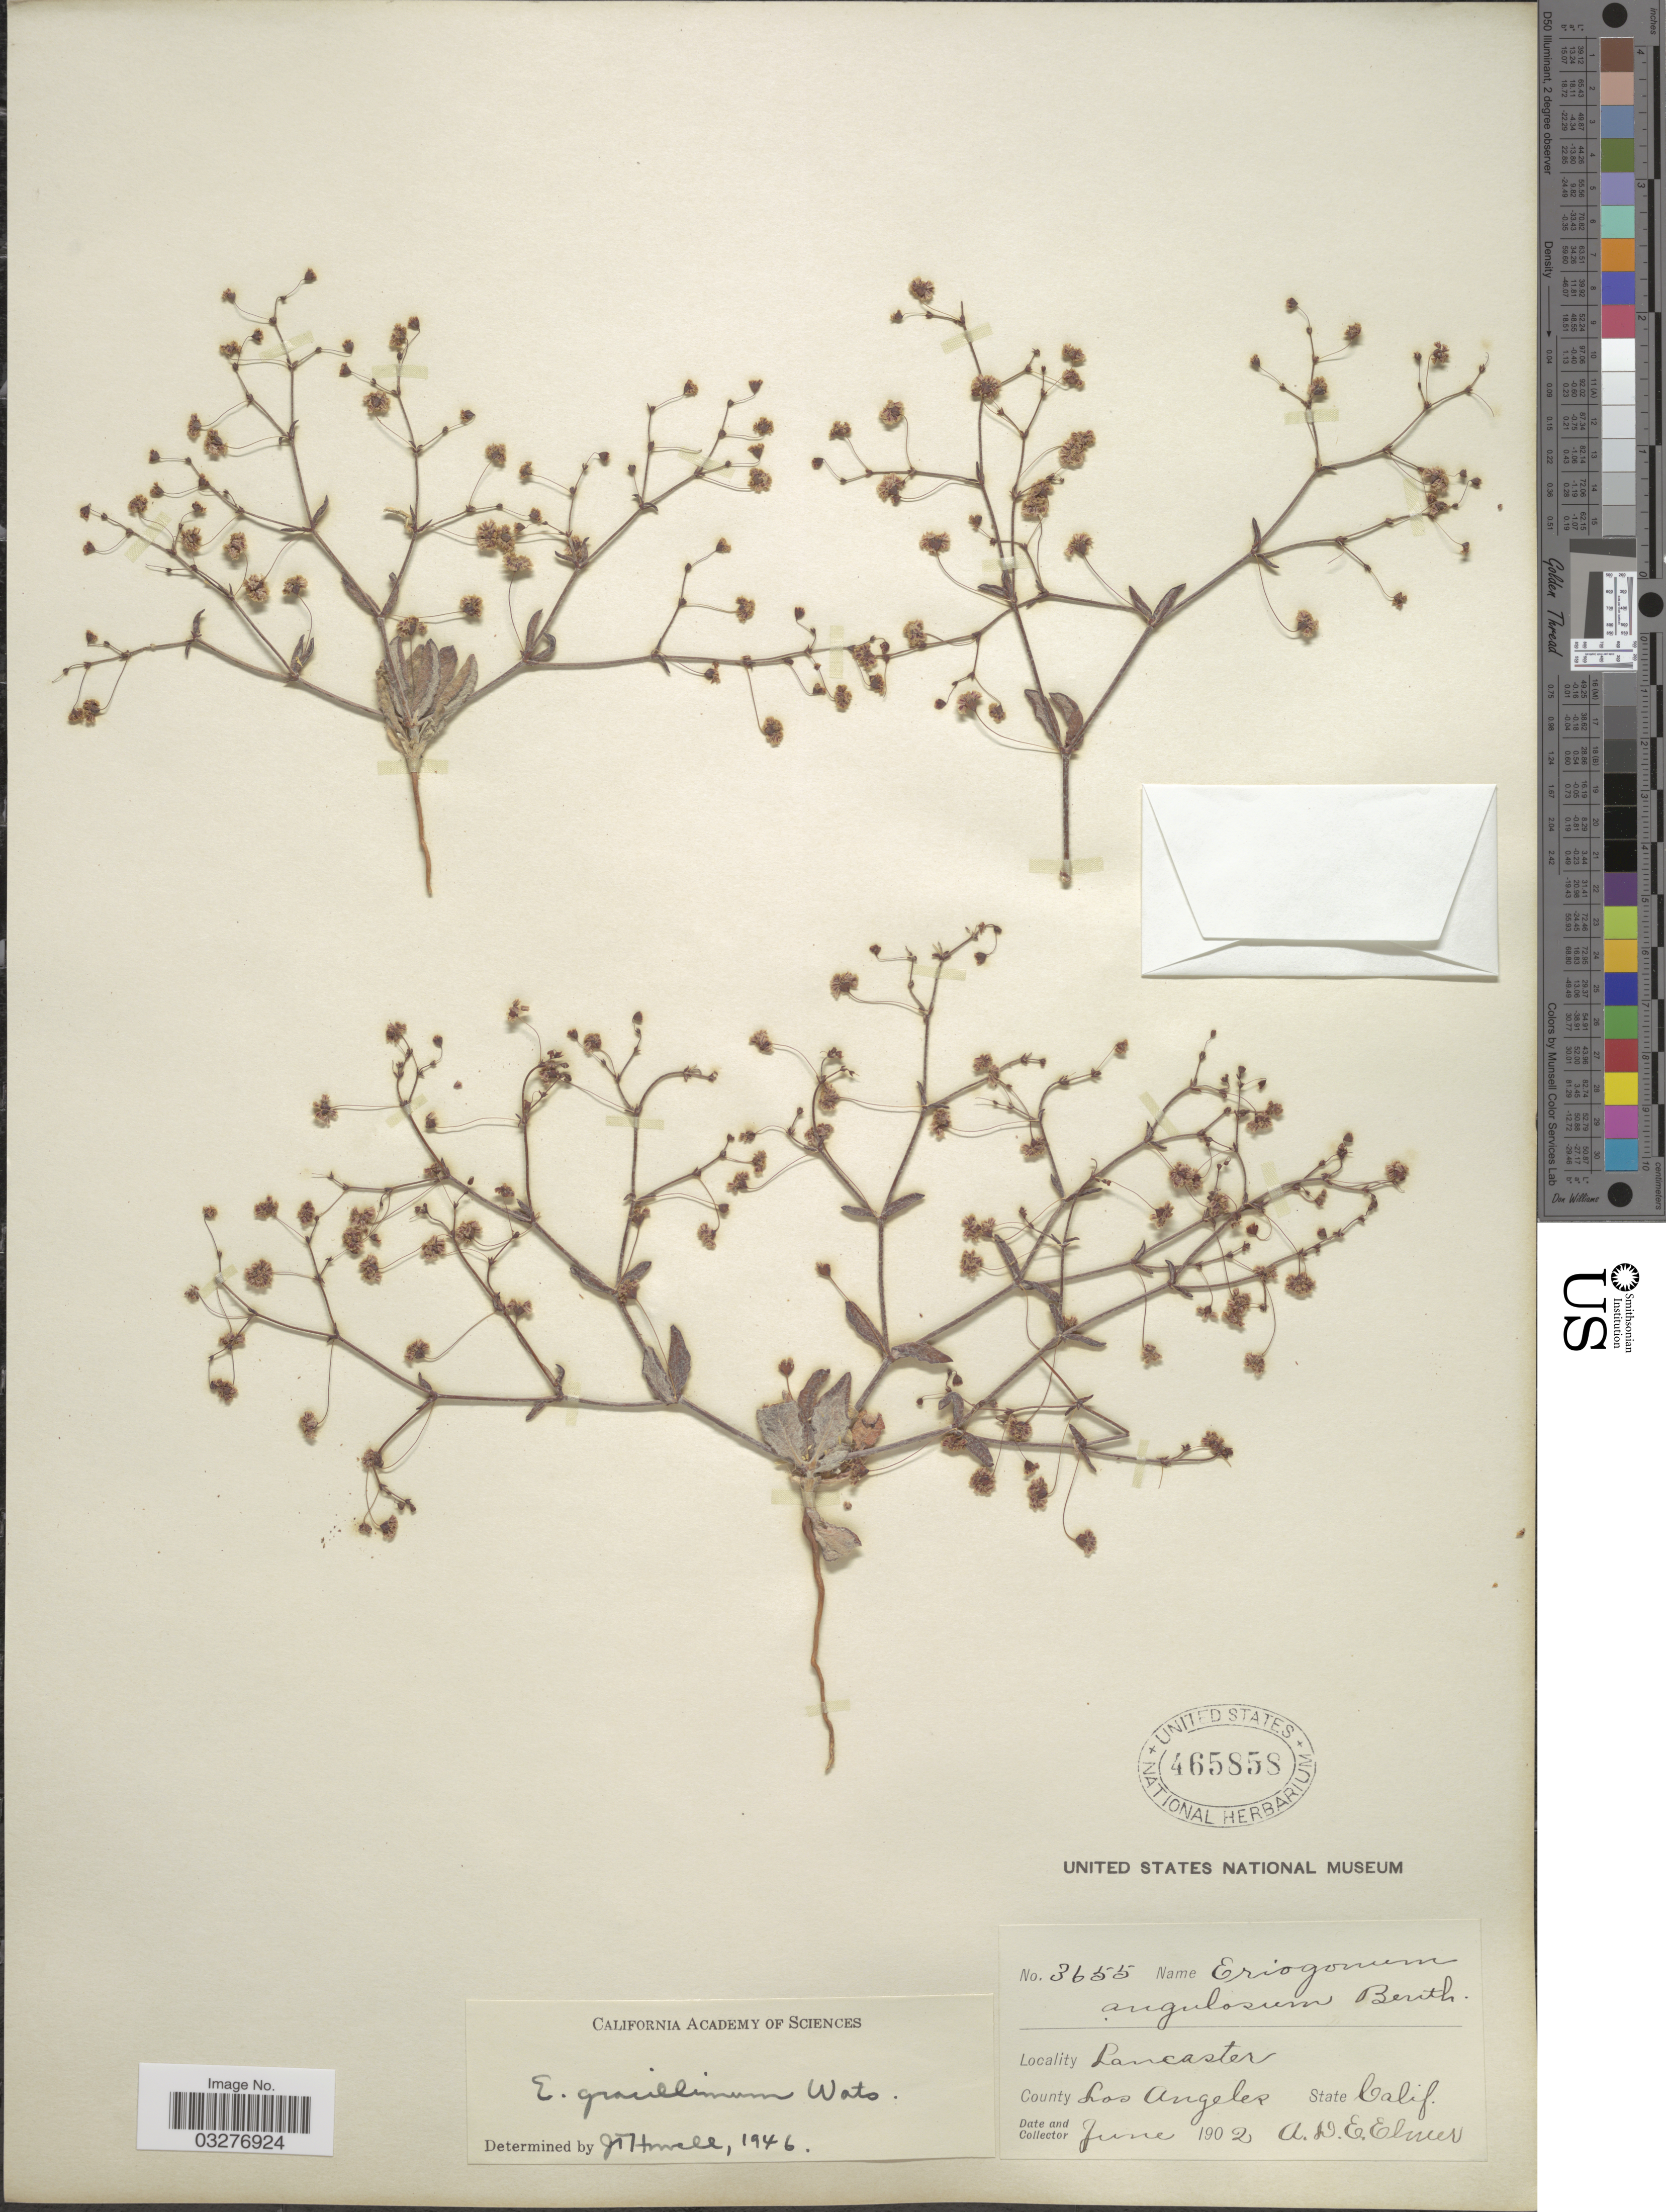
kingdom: Plantae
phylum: Tracheophyta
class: Magnoliopsida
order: Caryophyllales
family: Polygonaceae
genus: Eriogonum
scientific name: Eriogonum gracillimum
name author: S. Watson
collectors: A. D. E. Elmer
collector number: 3655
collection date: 1902-06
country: United States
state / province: California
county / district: Los Angeles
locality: Lancaster, County Los Angeles.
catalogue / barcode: US 465858